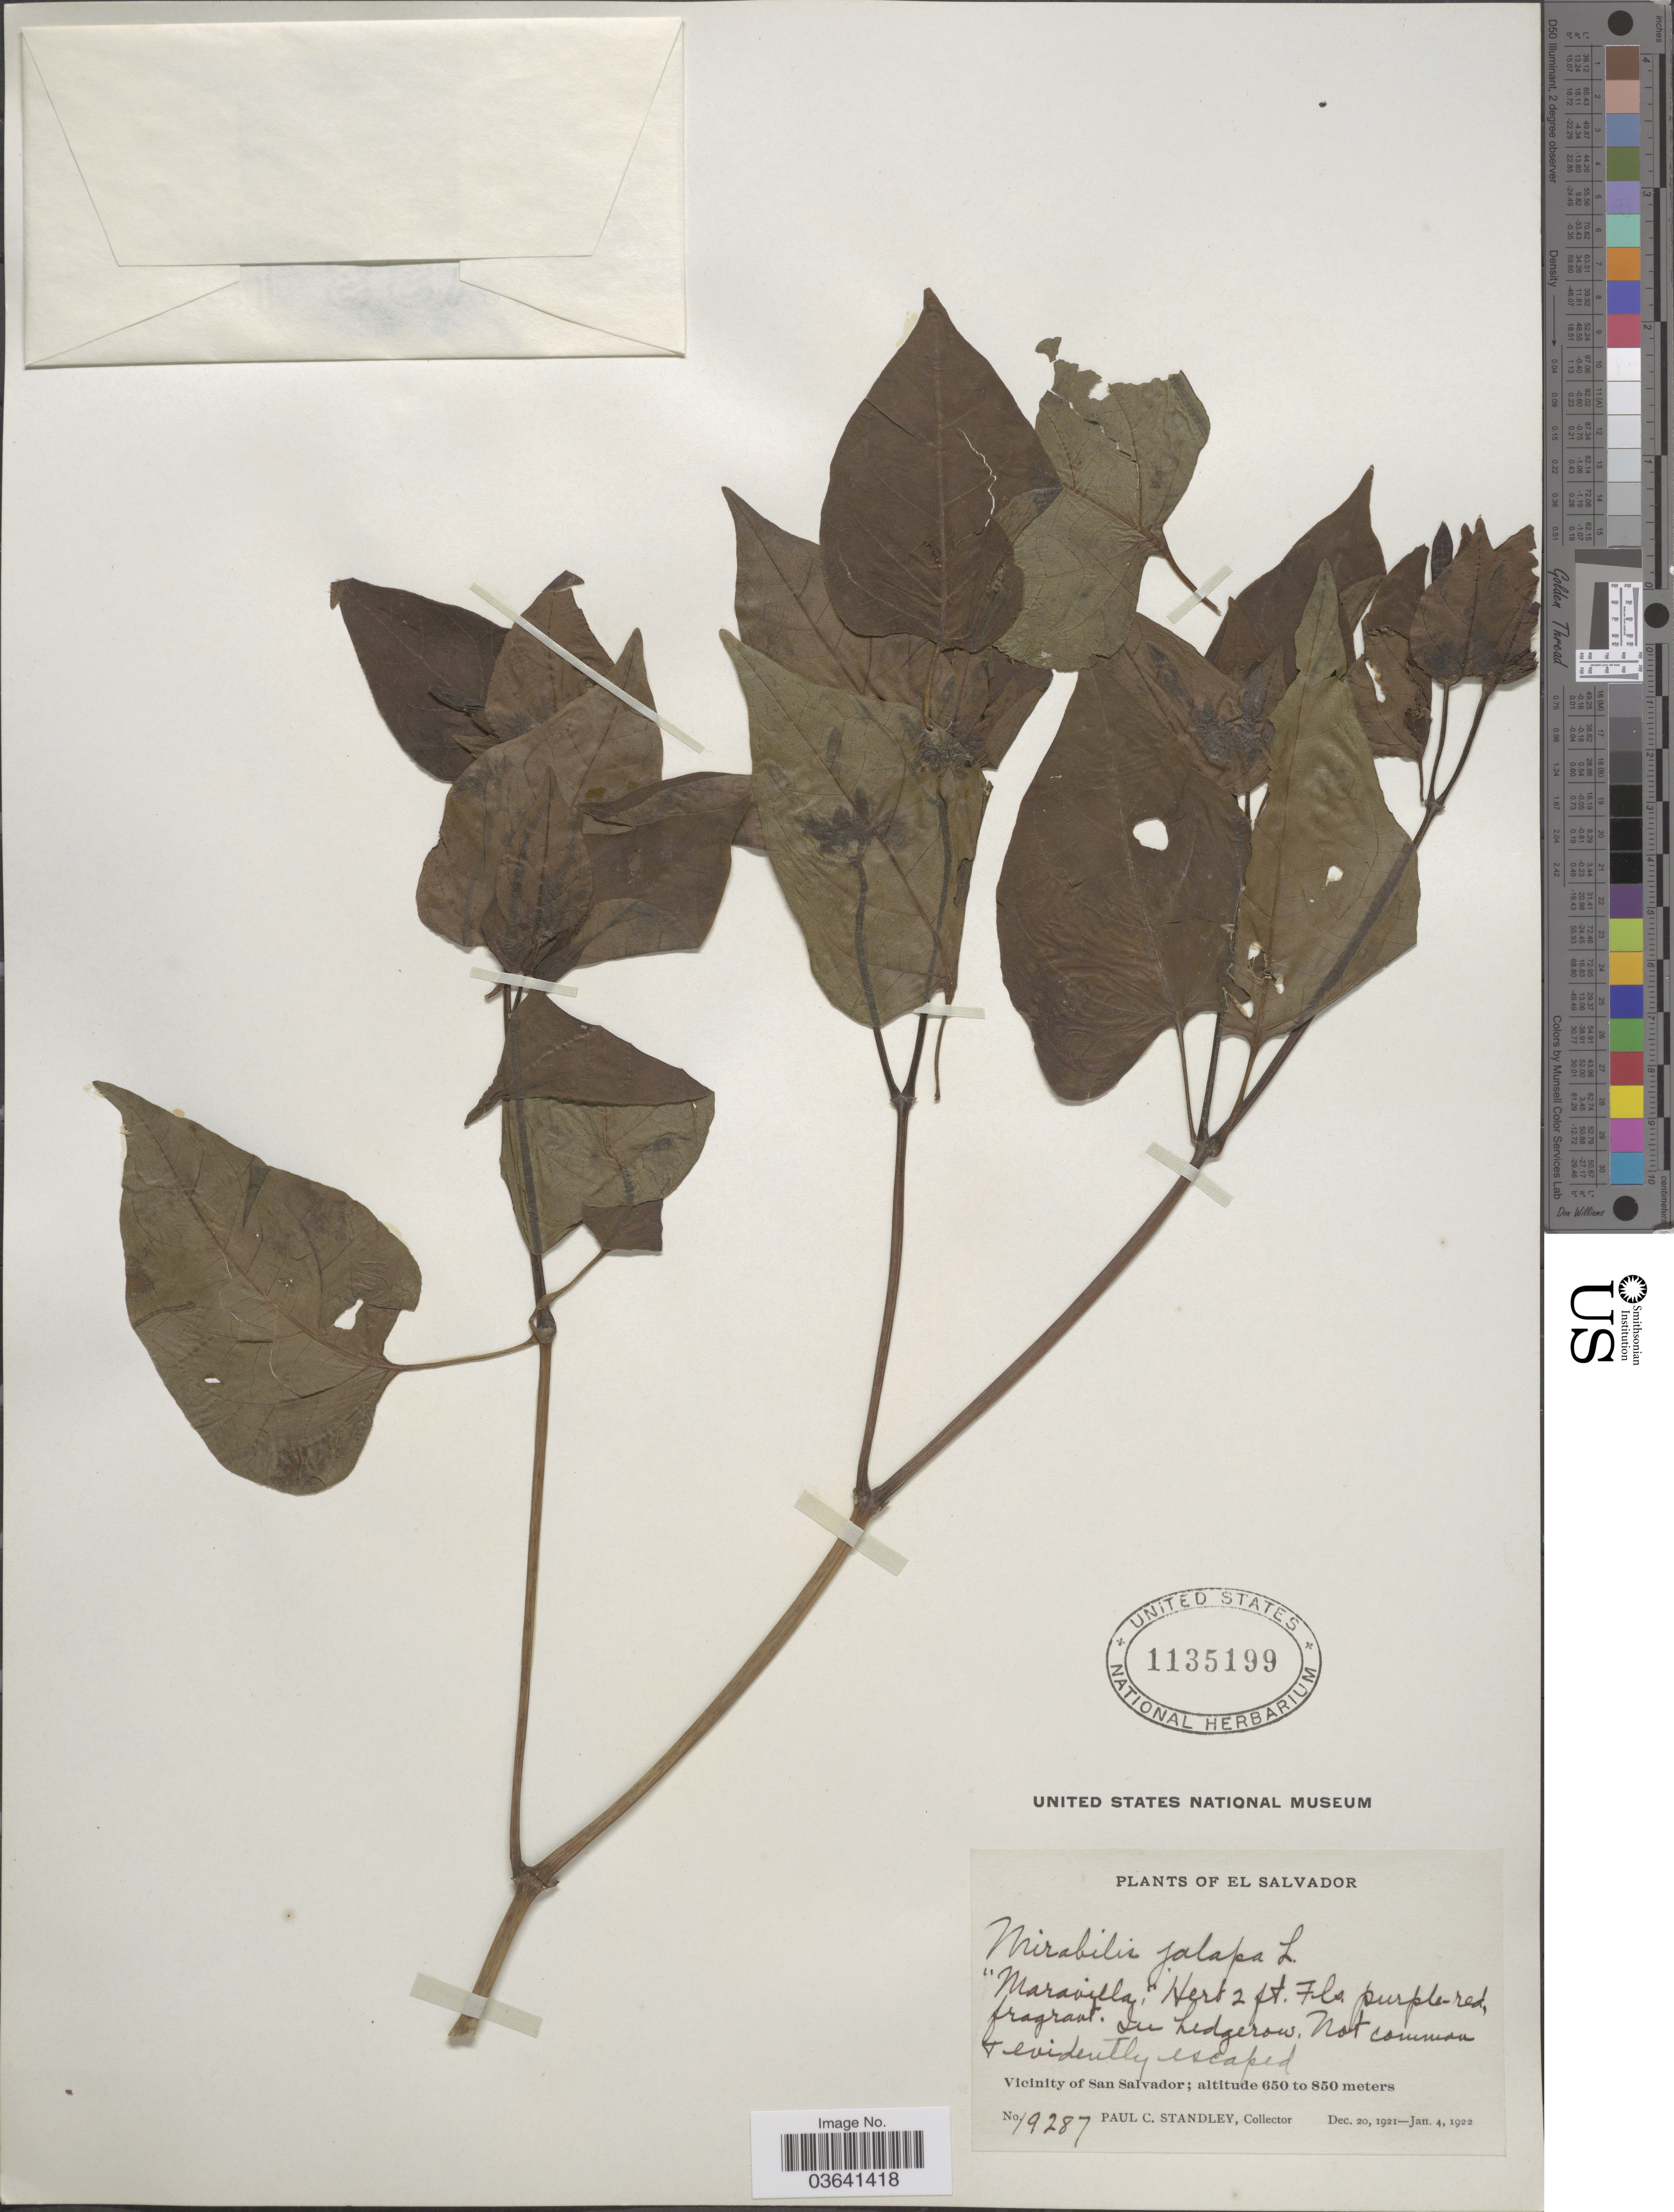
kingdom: Plantae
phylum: Tracheophyta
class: Magnoliopsida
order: Caryophyllales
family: Nyctaginaceae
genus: Mirabilis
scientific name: Mirabilis jalapa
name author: L.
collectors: P. C. Standley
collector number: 19287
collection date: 1921-12-20/1922-01-04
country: El Salvador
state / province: San Salvador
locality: Vicinity of San Salvador.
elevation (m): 650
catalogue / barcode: US 1135199